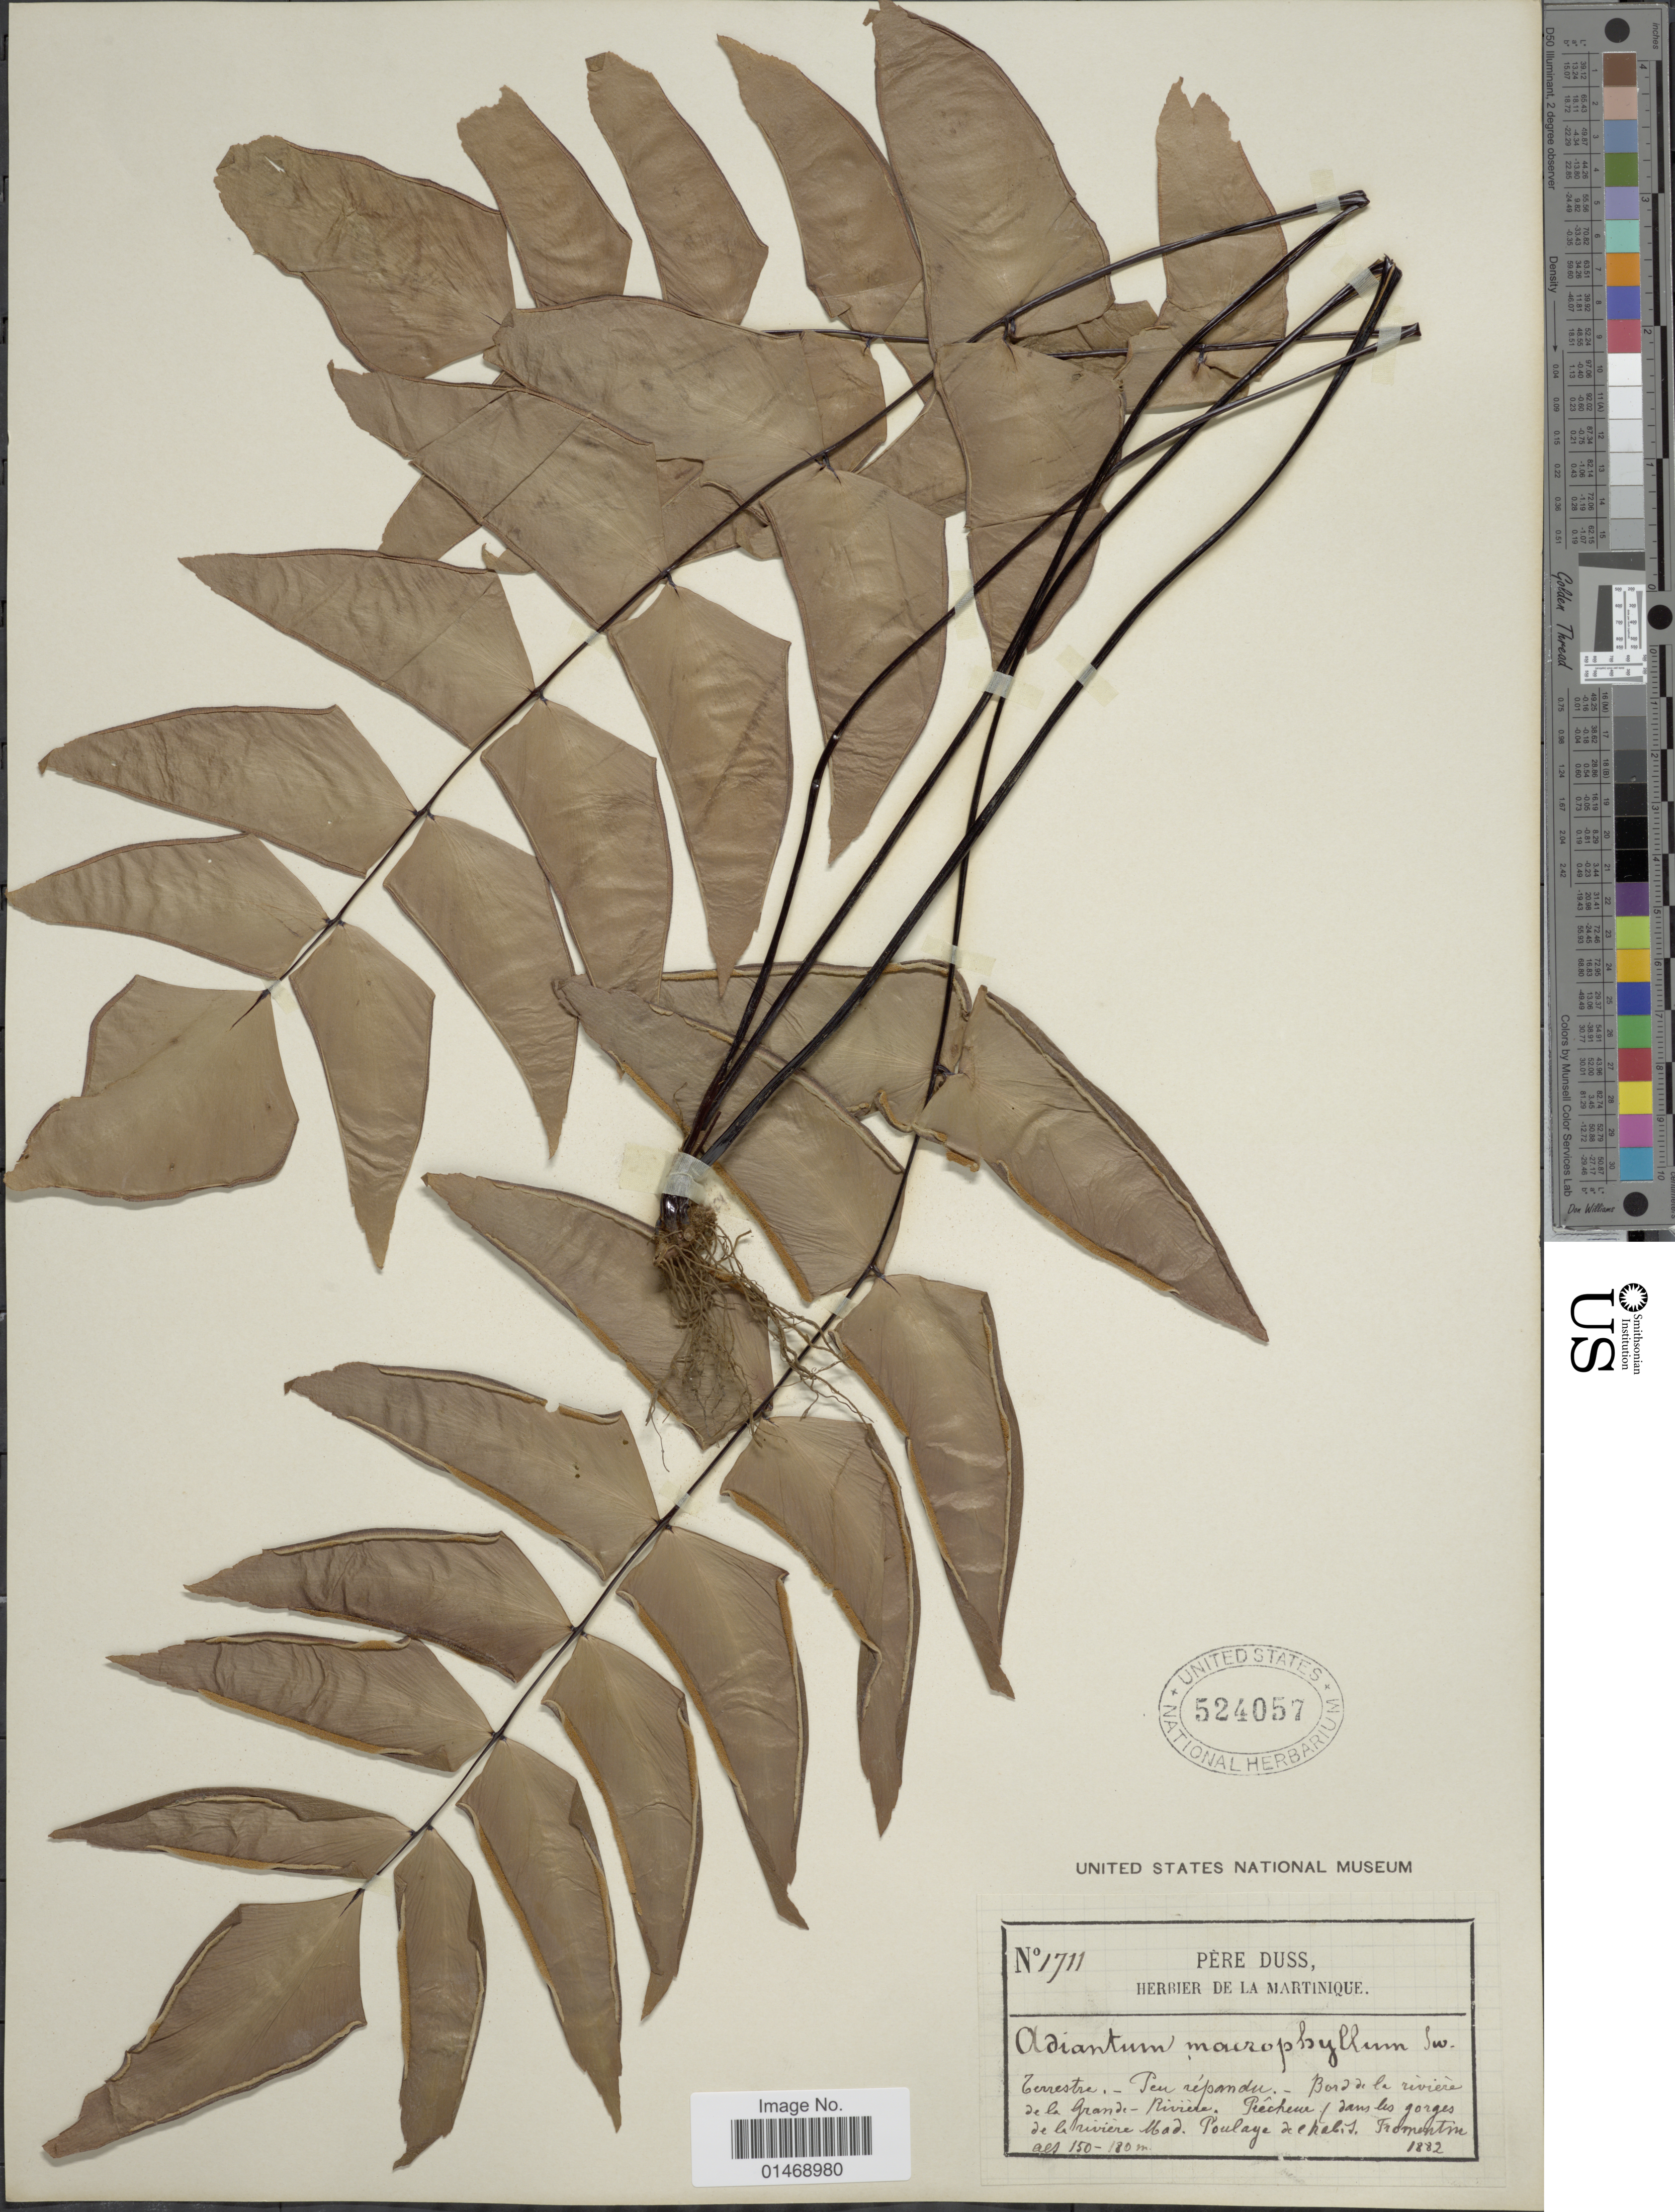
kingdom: Plantae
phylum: Tracheophyta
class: Polypodiopsida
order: Polypodiales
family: Pteridaceae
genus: Adiantum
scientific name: Adiantum macrophyllum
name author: Sw.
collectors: Père Duss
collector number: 1711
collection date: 1882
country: Martinique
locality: Bord de la riviere de la Grande - Riviere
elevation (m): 150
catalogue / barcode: US 524057